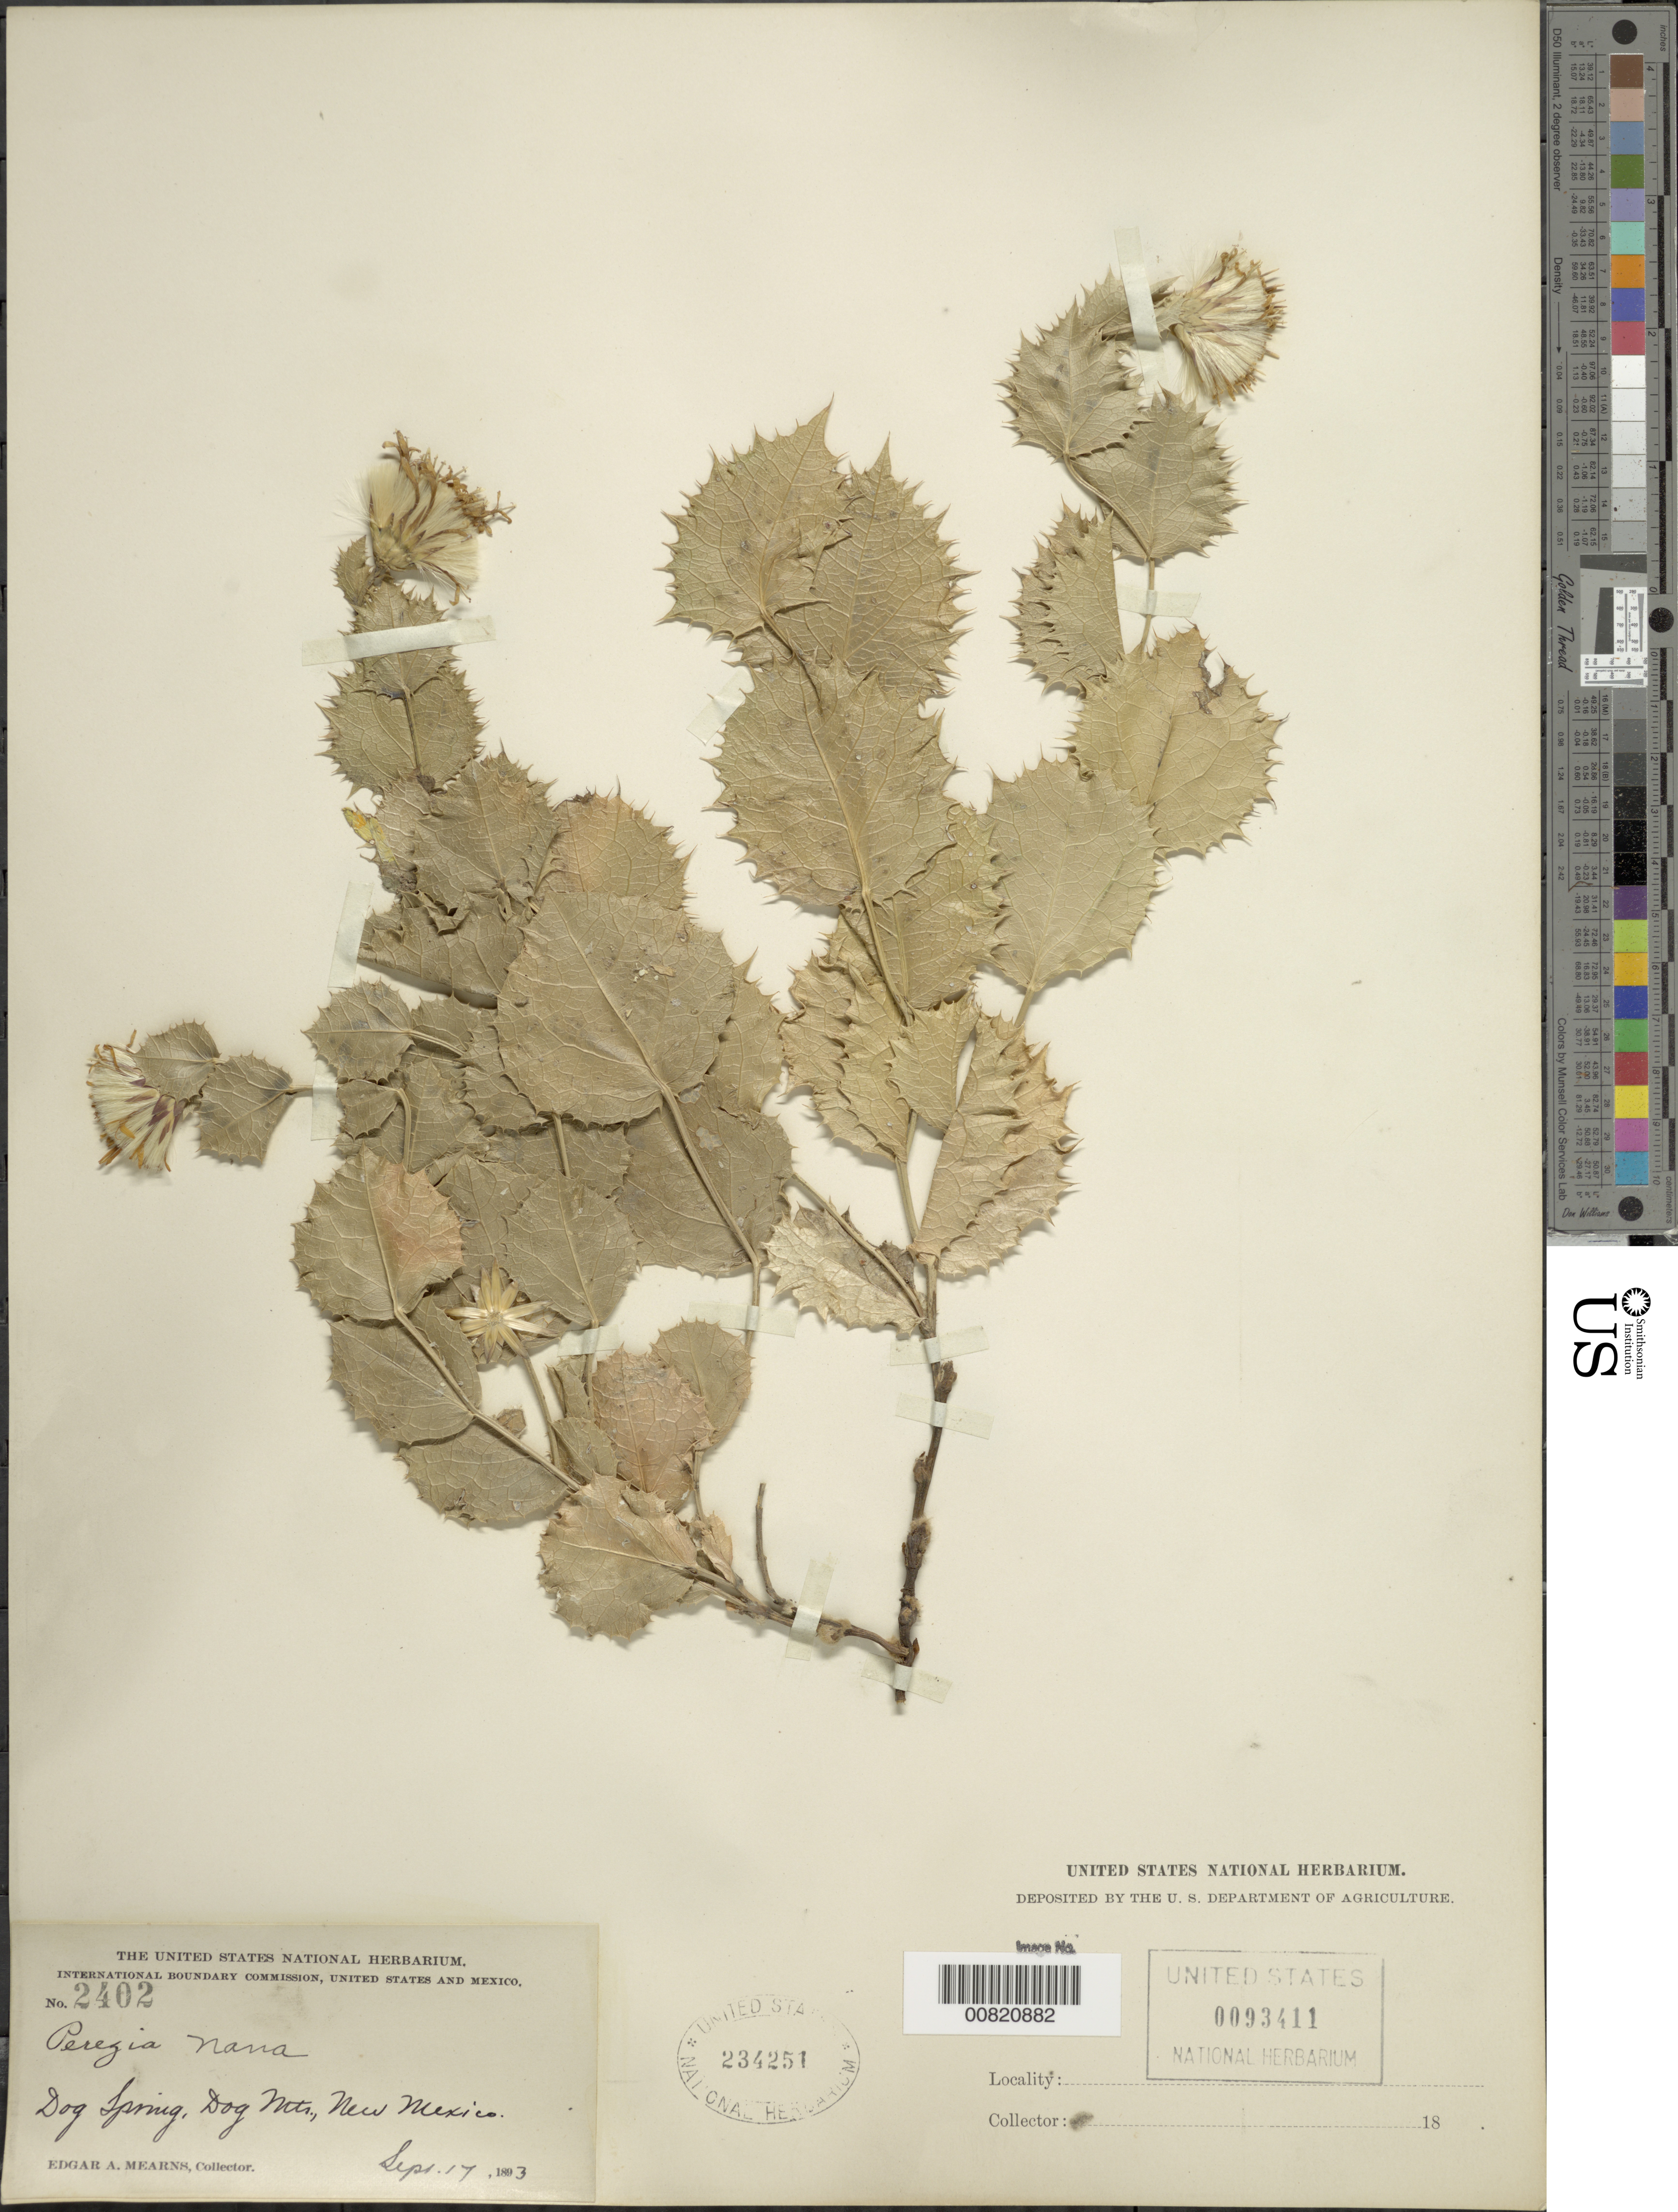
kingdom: Plantae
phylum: Tracheophyta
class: Magnoliopsida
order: Asterales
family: Asteraceae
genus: Acourtia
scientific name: Acourtia nana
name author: (A. Gray) Reveal & R.M. King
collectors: E. A. Mearns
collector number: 2402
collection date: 1893-09-17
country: United States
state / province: New Mexico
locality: Dog Spring, Dog Mts.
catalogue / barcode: US 234251